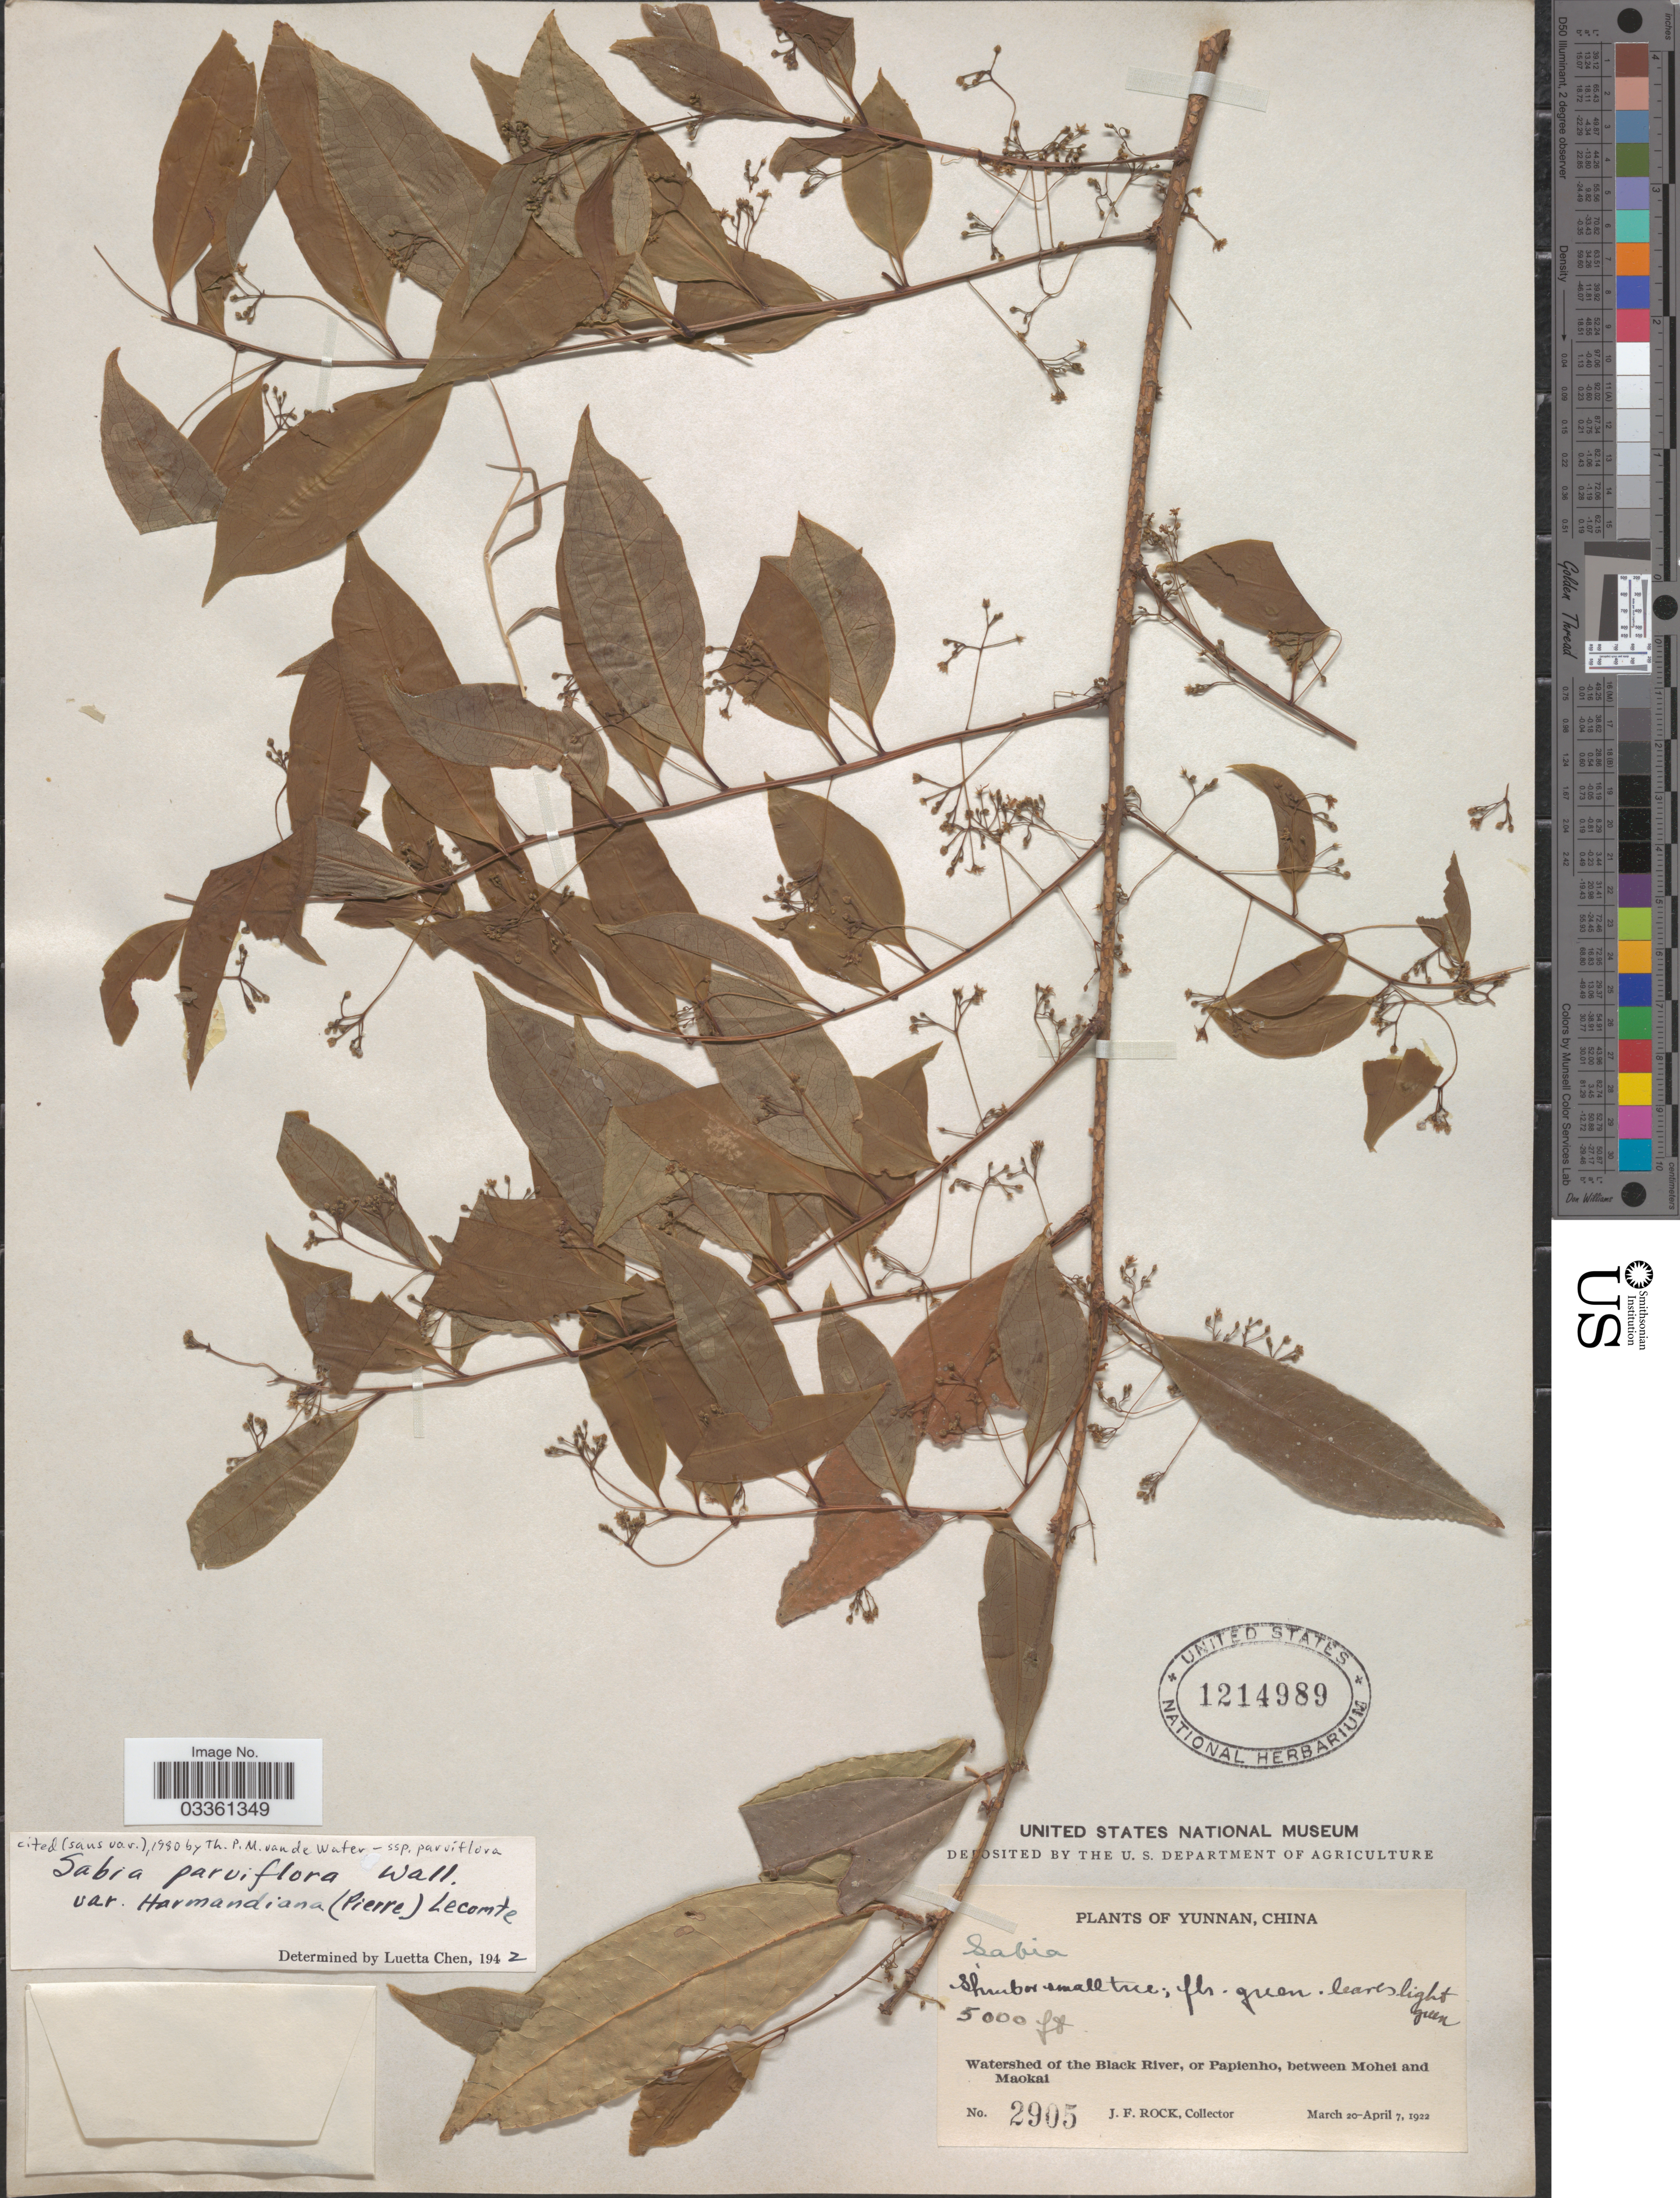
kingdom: Plantae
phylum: Tracheophyta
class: Magnoliopsida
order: Proteales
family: Sabiaceae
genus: Sabia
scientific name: Sabia parviflora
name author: Wall. ex Roxb.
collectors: J. Rock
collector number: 2905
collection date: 1922-03-20/1922-04-07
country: China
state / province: Yunnan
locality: Watershed of the Black River, or Papienho, between Mohei and Maokai.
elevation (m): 1524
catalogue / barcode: US 1214989